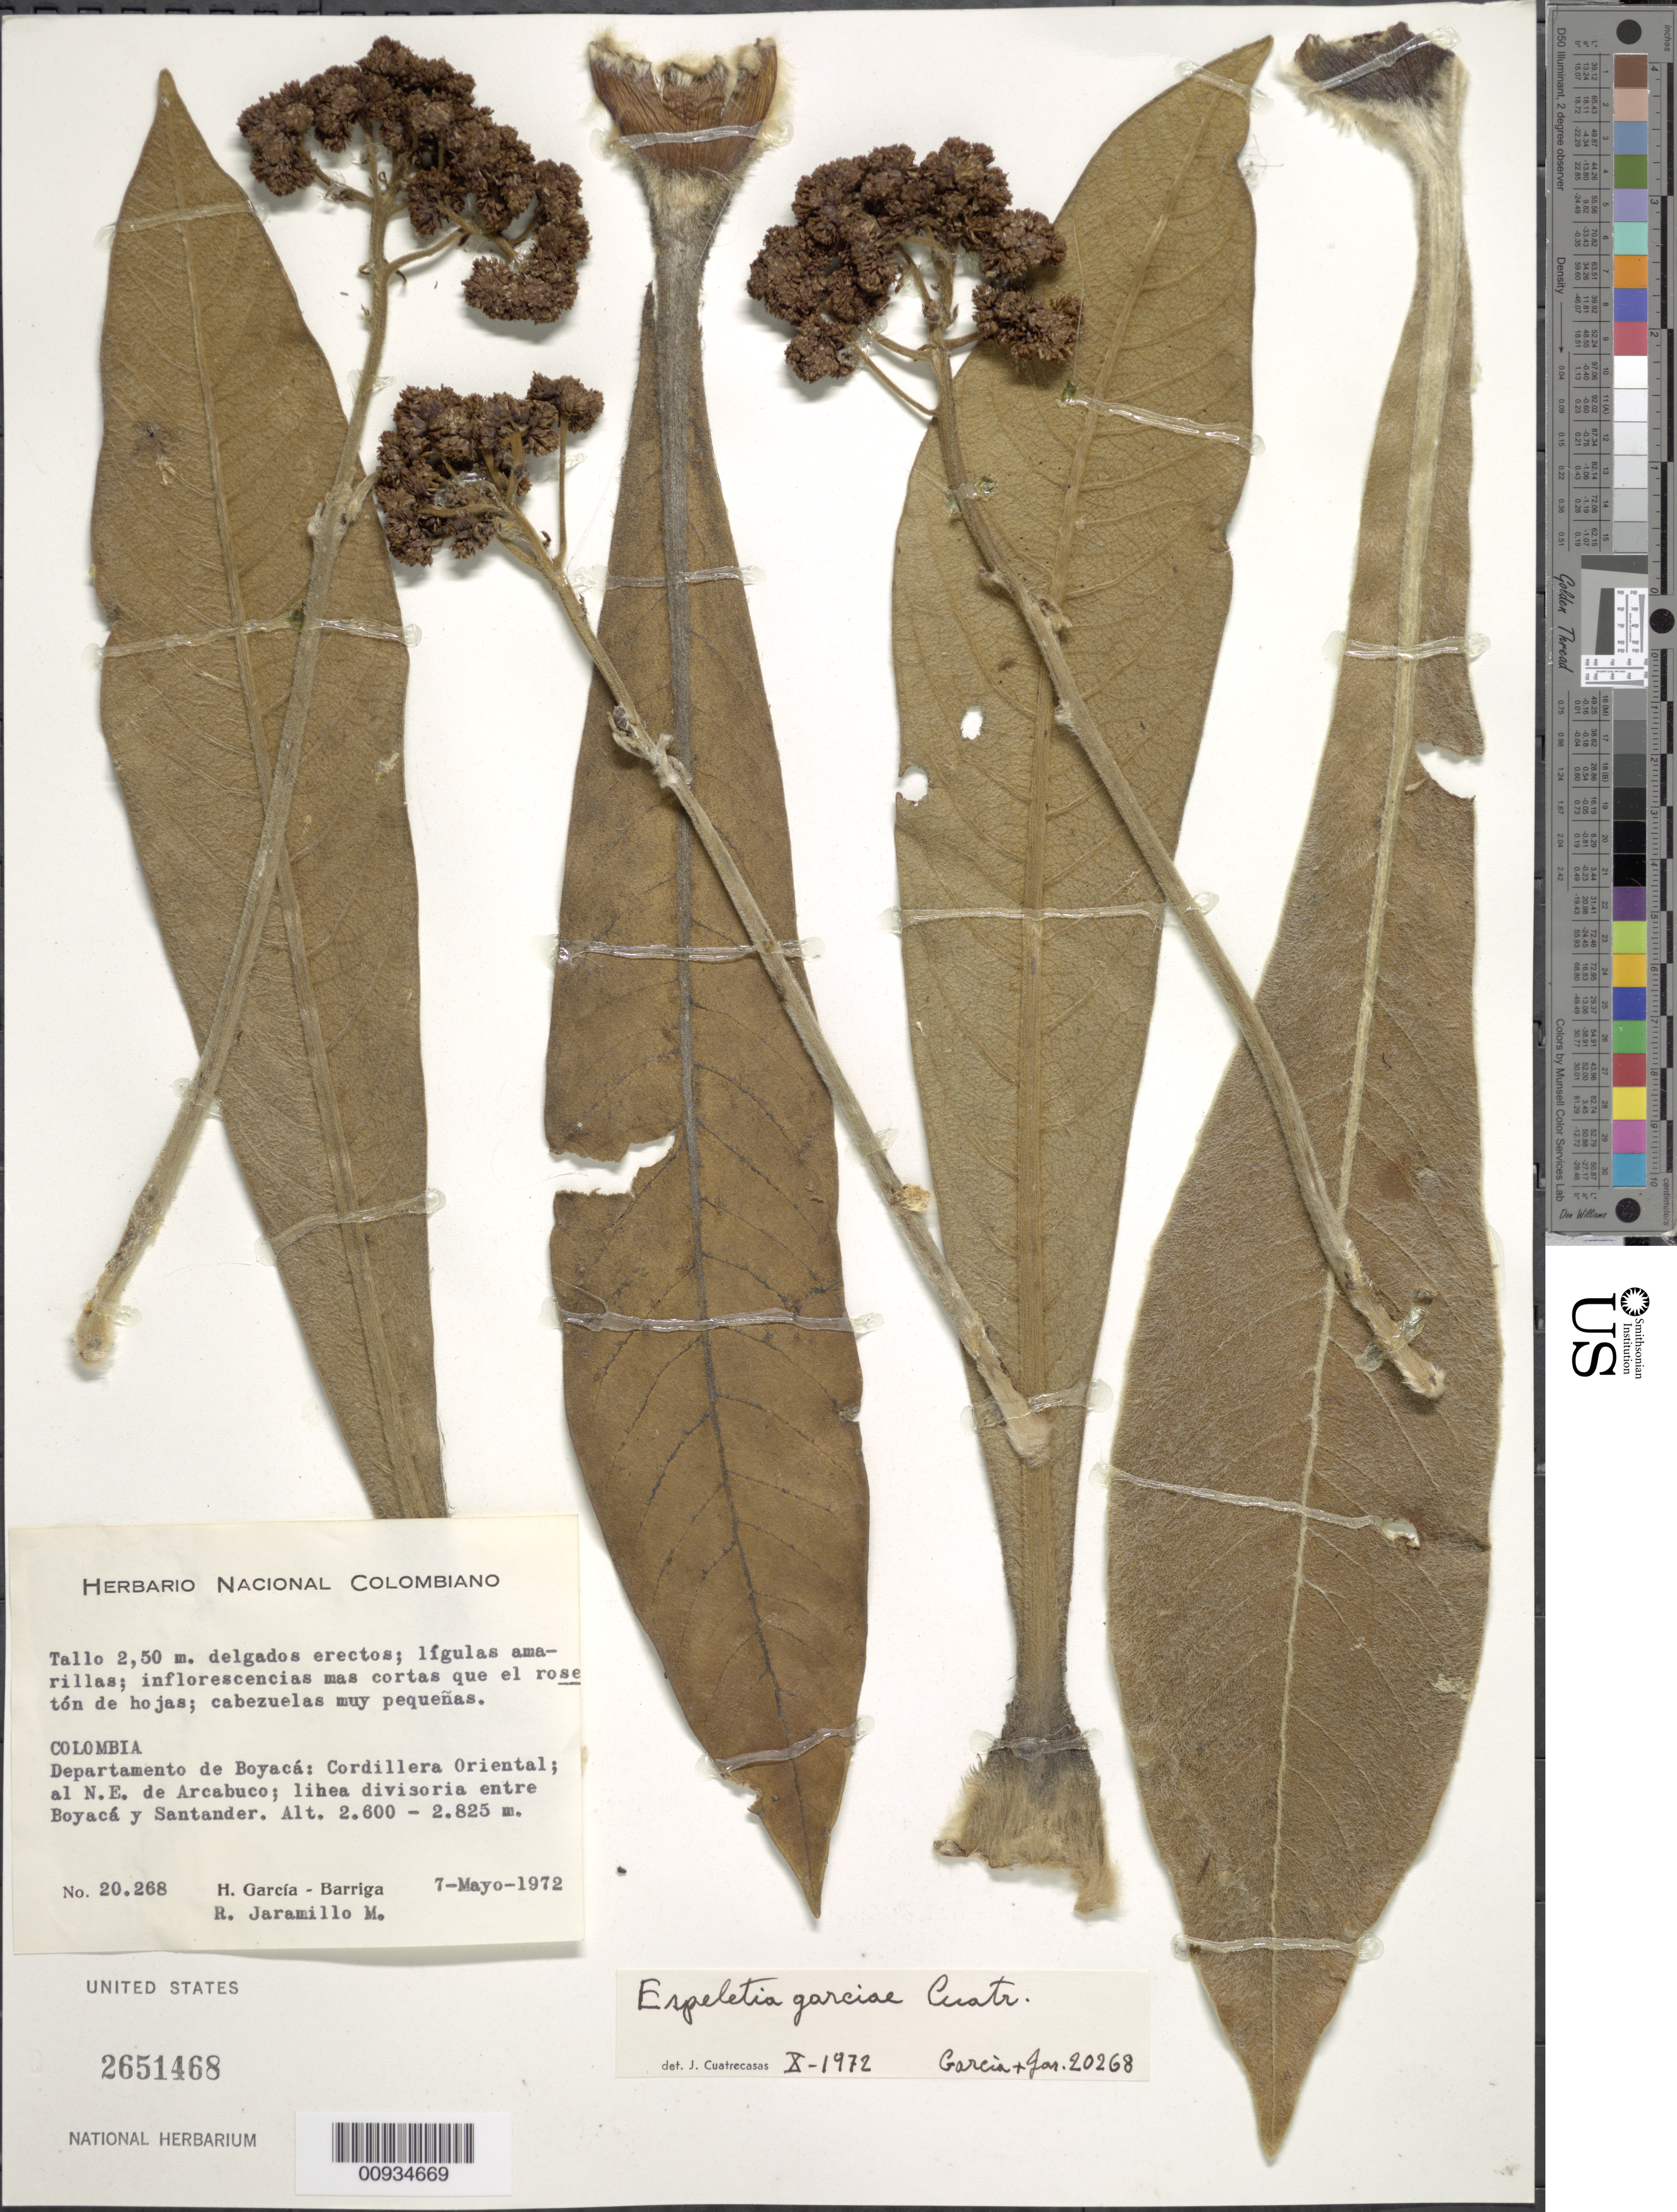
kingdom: Plantae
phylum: Tracheophyta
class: Magnoliopsida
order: Asterales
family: Asteraceae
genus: Espeletiopsis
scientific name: Espeletiopsis garciae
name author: (Cuatrec.) Cuatrec.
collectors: H. García Barriga & R. Jaramillo M.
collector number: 20268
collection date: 1972-05-07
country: Colombia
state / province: Boyacá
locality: Departamento de Boyacá: Cordillera Oriental; al N. E. de Arcabuco; lihea divisoria entre Boyacá y Santander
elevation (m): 2600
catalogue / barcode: US 2651468